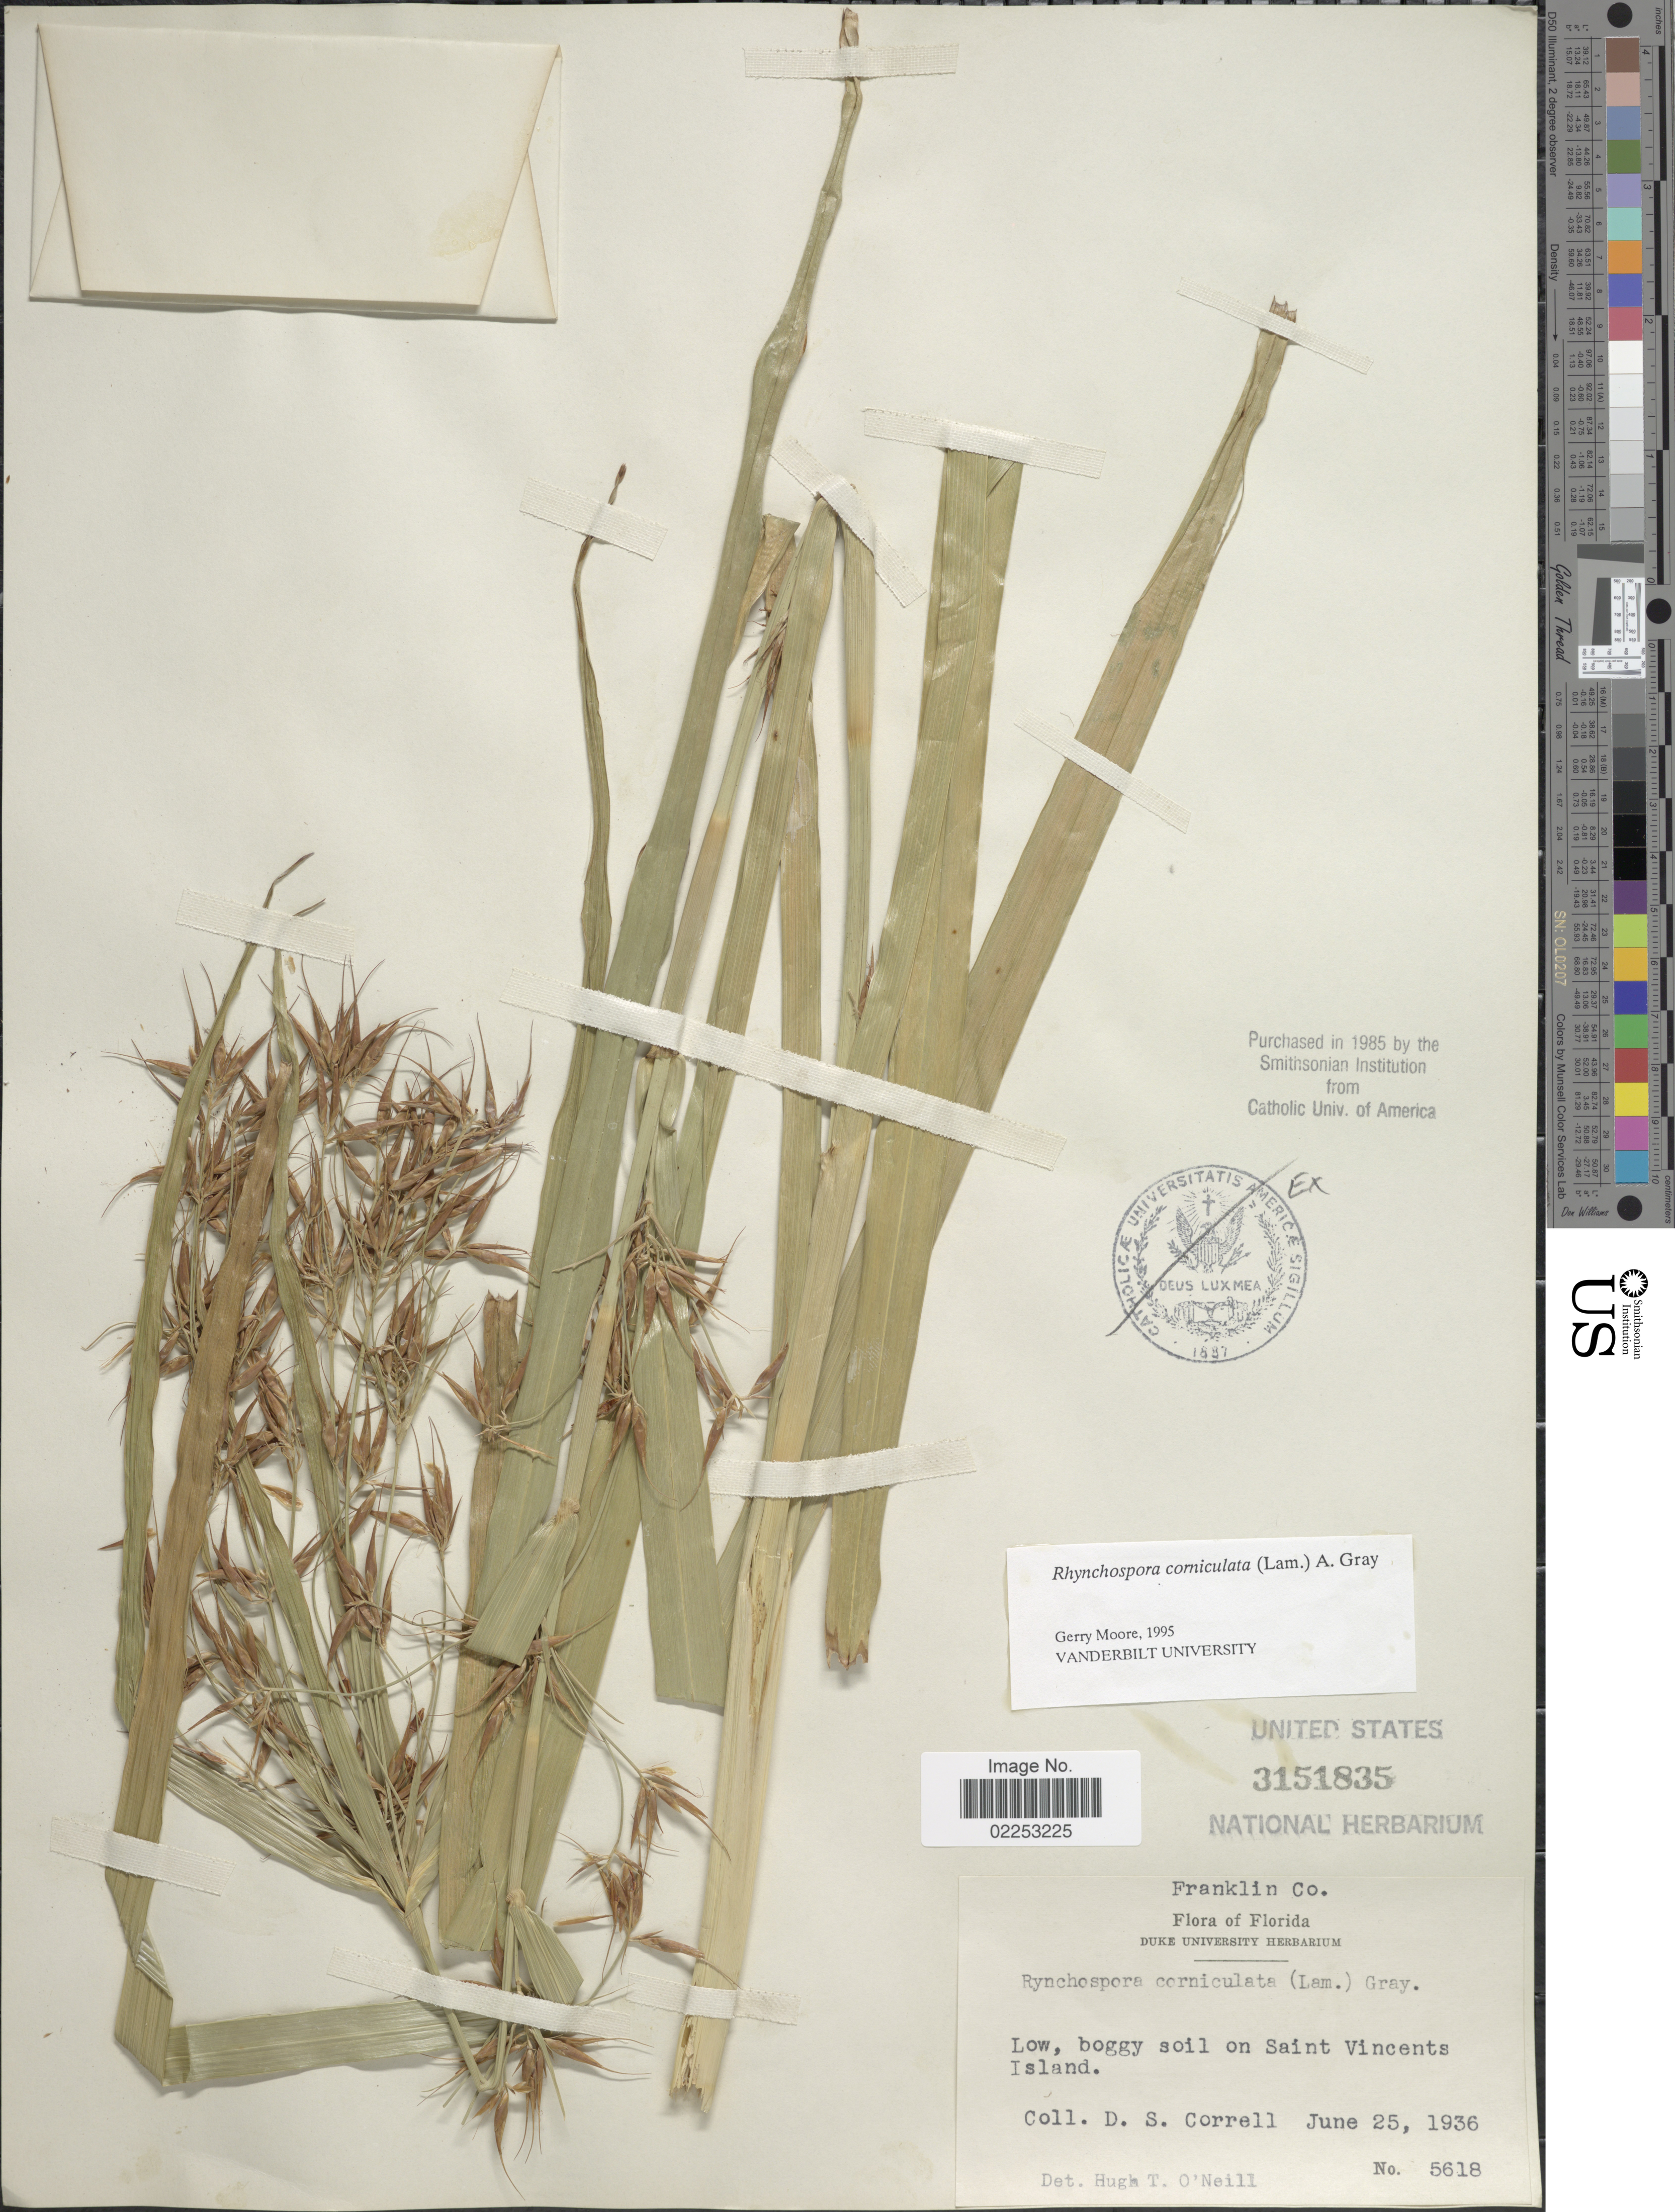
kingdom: Plantae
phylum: Tracheophyta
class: Liliopsida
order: Poales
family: Cyperaceae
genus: Rhynchospora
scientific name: Rhynchospora corniculata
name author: (Lam.) A. Gray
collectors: D. S. Correll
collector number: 5618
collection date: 1936-06-25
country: United States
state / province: Florida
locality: Franklin Co. Saint Vincents Island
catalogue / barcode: US 3151835